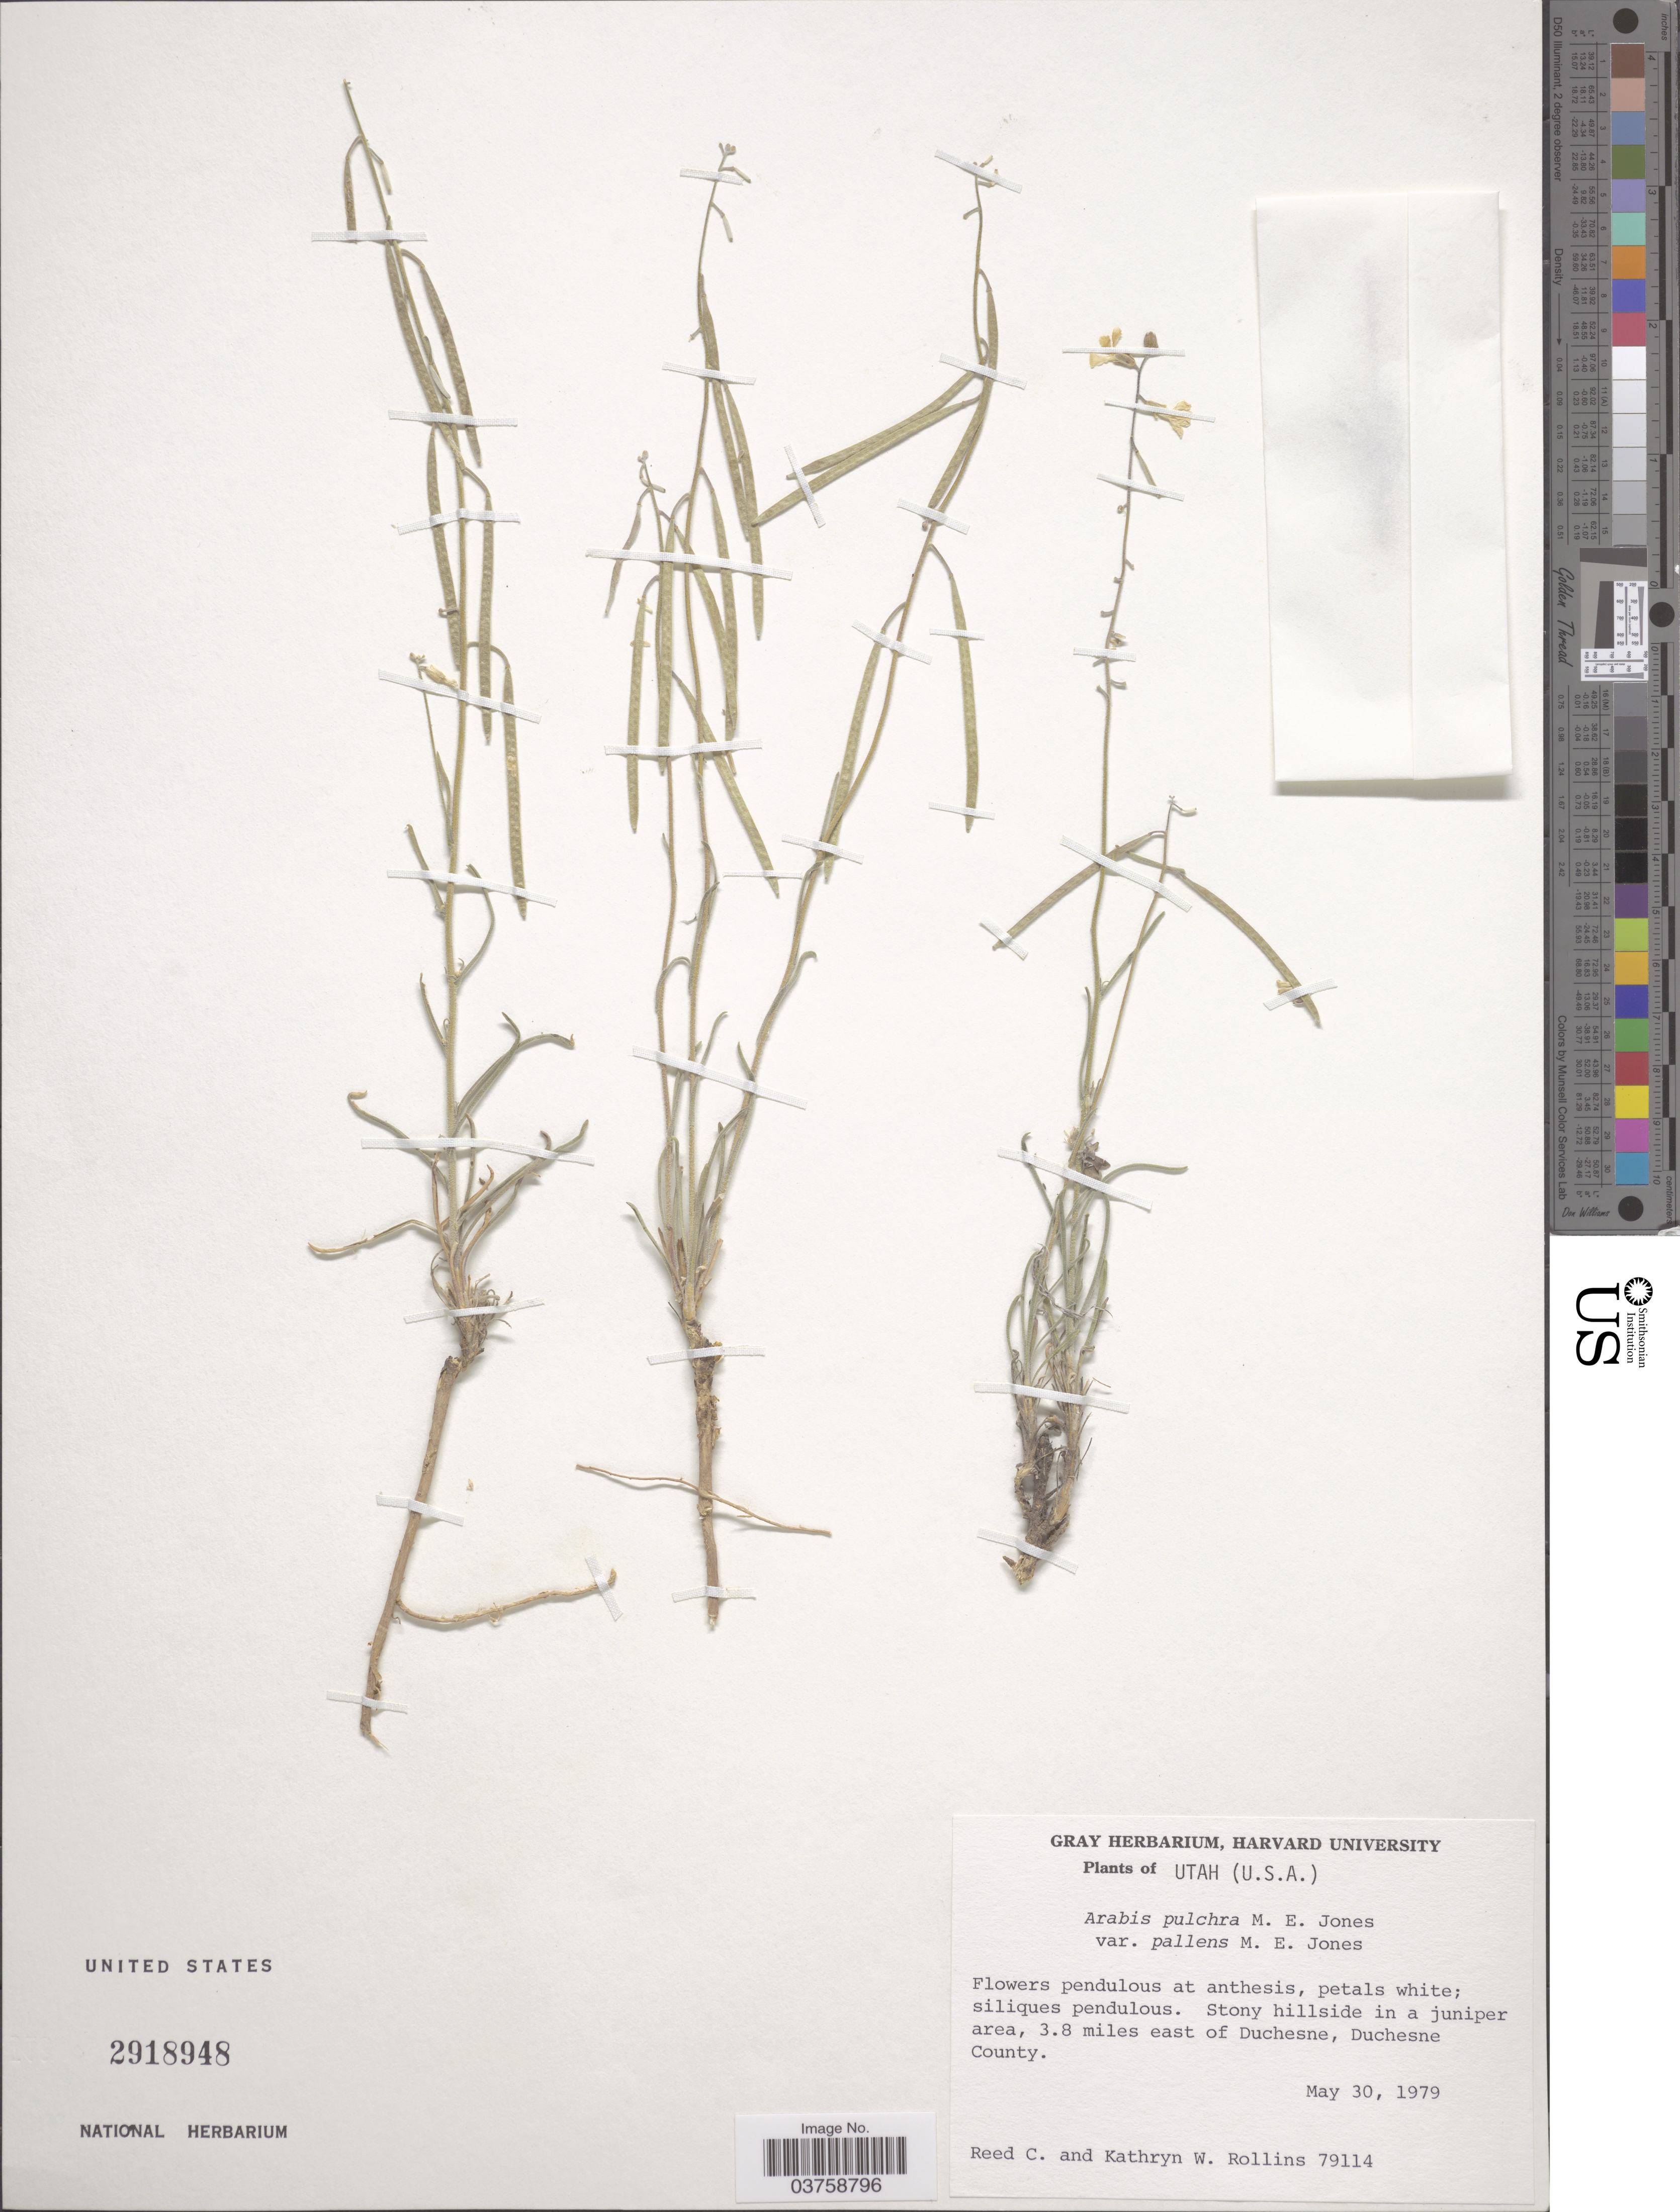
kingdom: Plantae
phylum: Tracheophyta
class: Magnoliopsida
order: Brassicales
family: Brassicaceae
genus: Arabis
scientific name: Arabis pulchra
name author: M.E. Jones ex S. Watson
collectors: R. C. Rollins & K. W. Rollins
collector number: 79114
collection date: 1979-05-30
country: United States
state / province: Utah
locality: In a juniper area, 3.8 miles east of Duchesne, Duchesne County.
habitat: stony hillside in a juniper area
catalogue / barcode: US 2918948